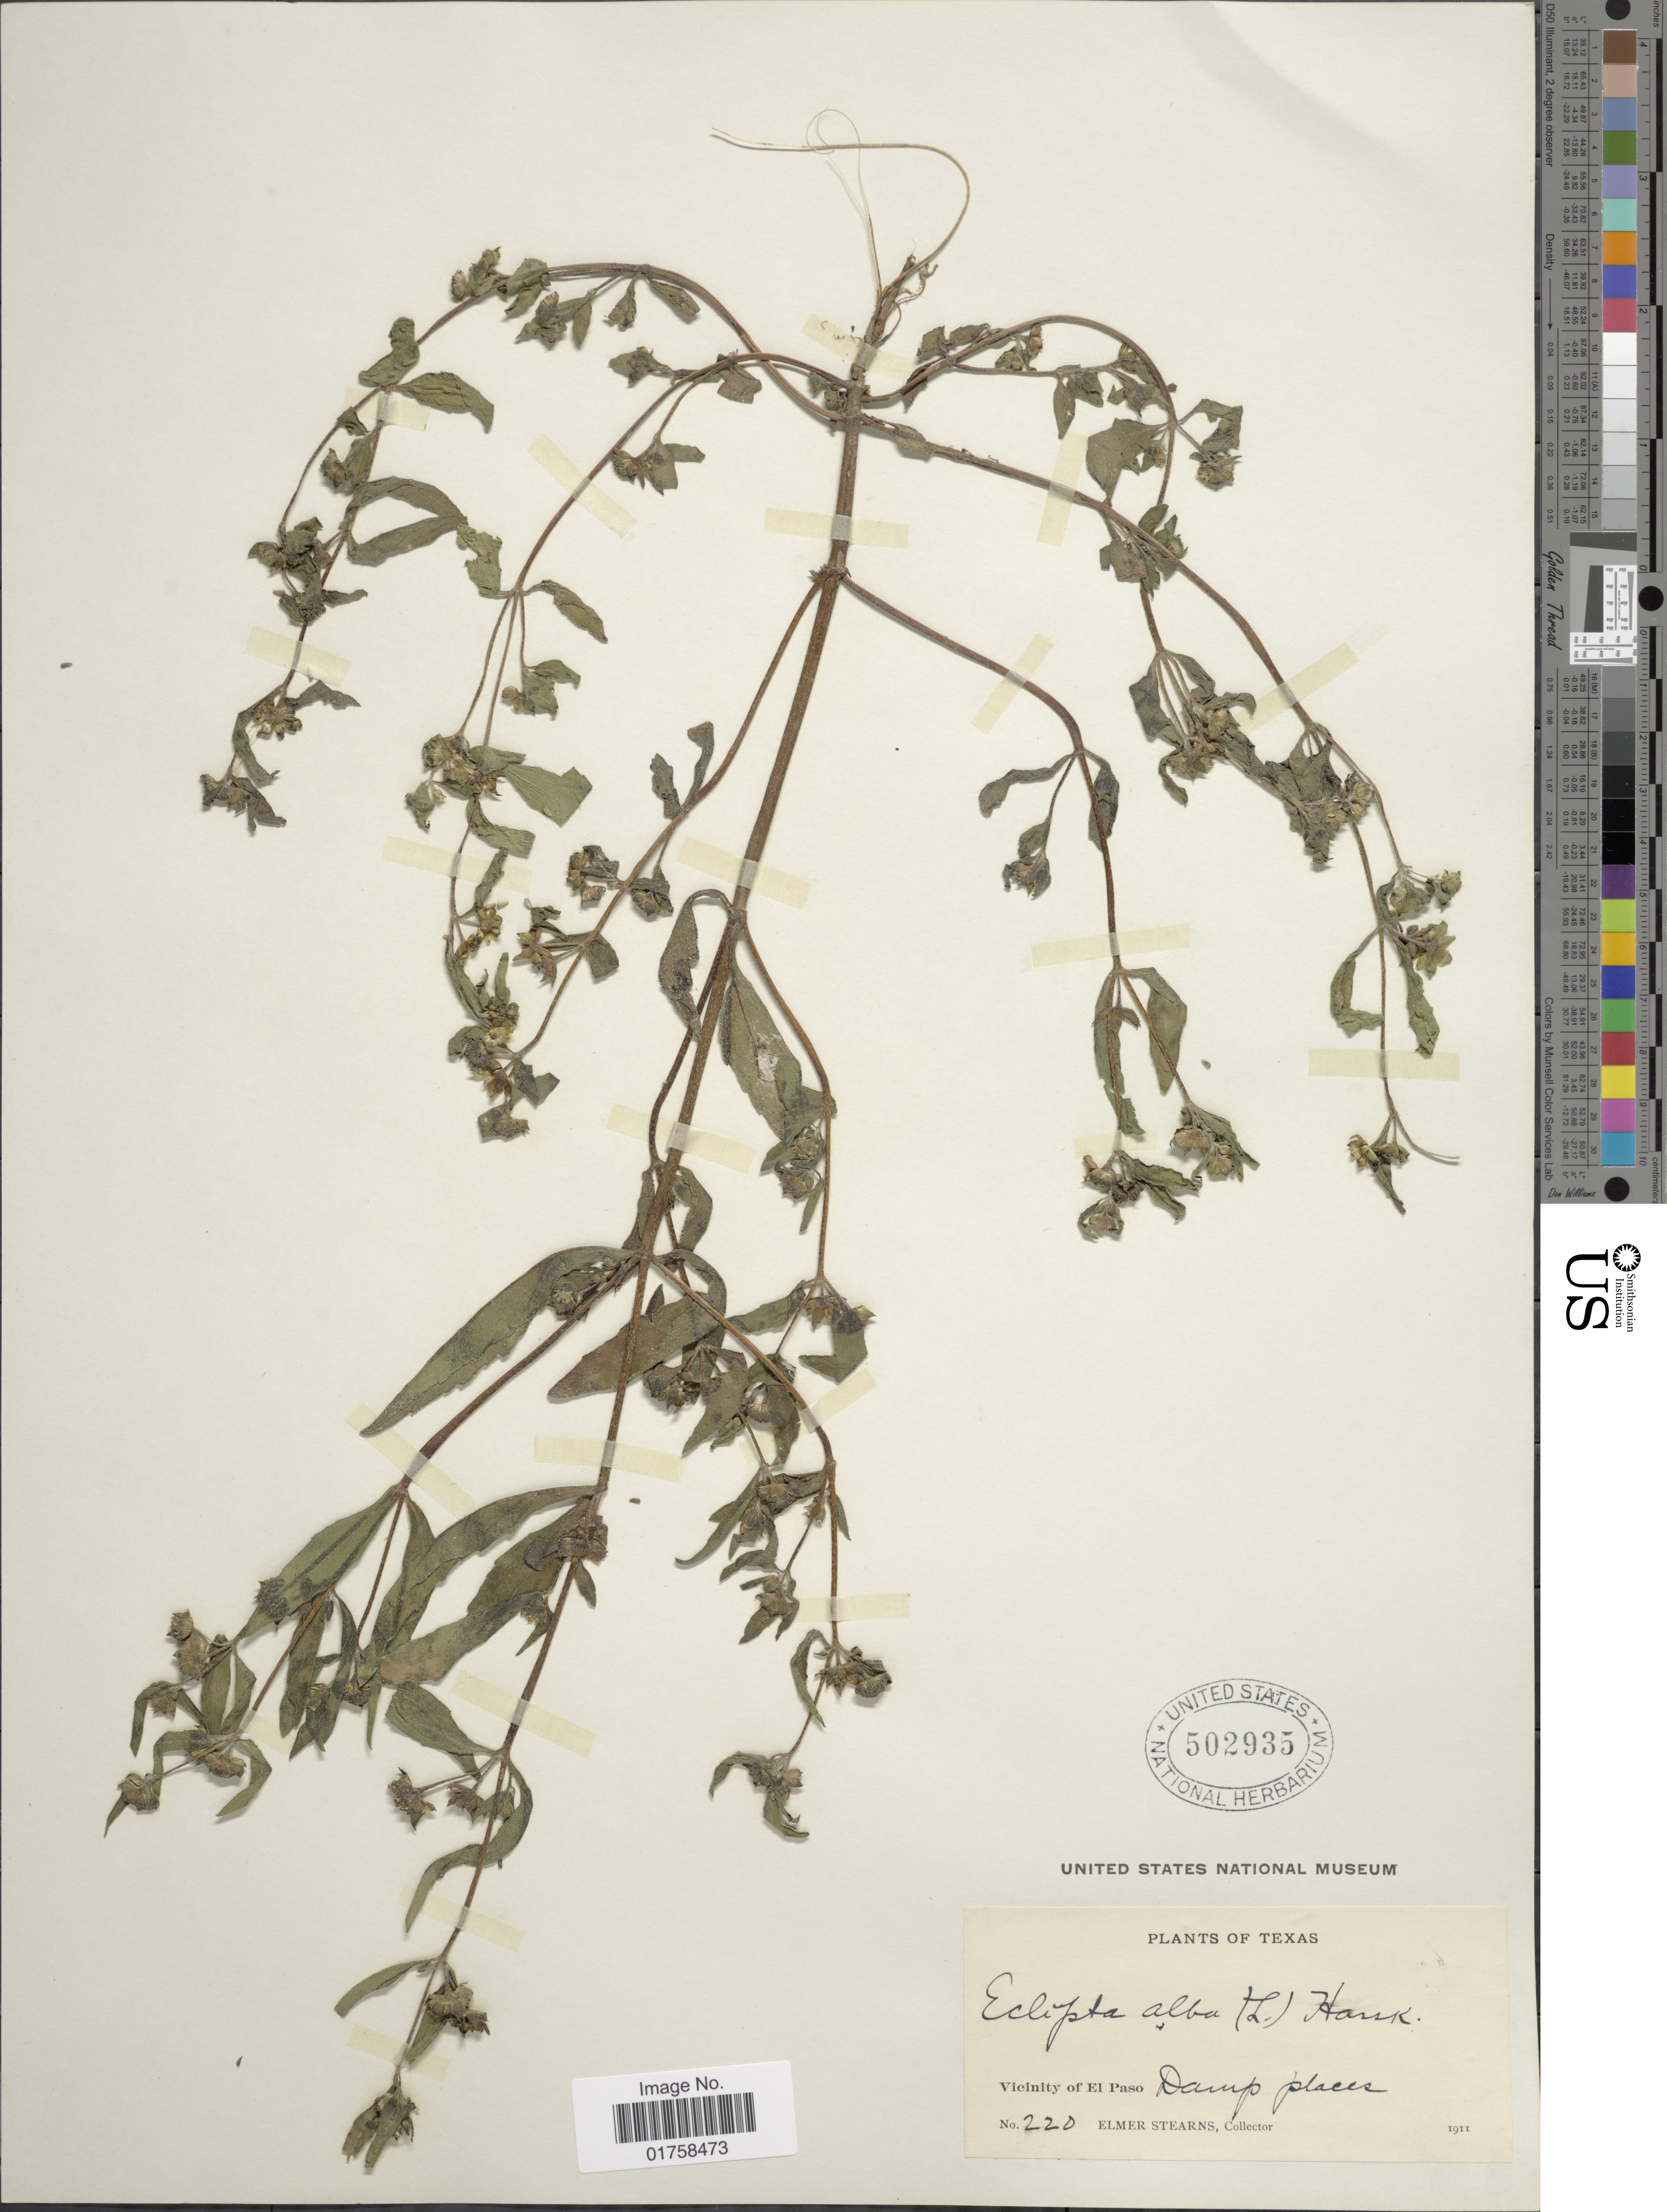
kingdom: Plantae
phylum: Tracheophyta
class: Magnoliopsida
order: Asterales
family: Asteraceae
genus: Eclipta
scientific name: Eclipta alba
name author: (L.) Hassk.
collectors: E. Stearns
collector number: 220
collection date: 1911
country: United States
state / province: Texas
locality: Texas. Vicinity of El Paso. Damp places.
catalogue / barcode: US 502935